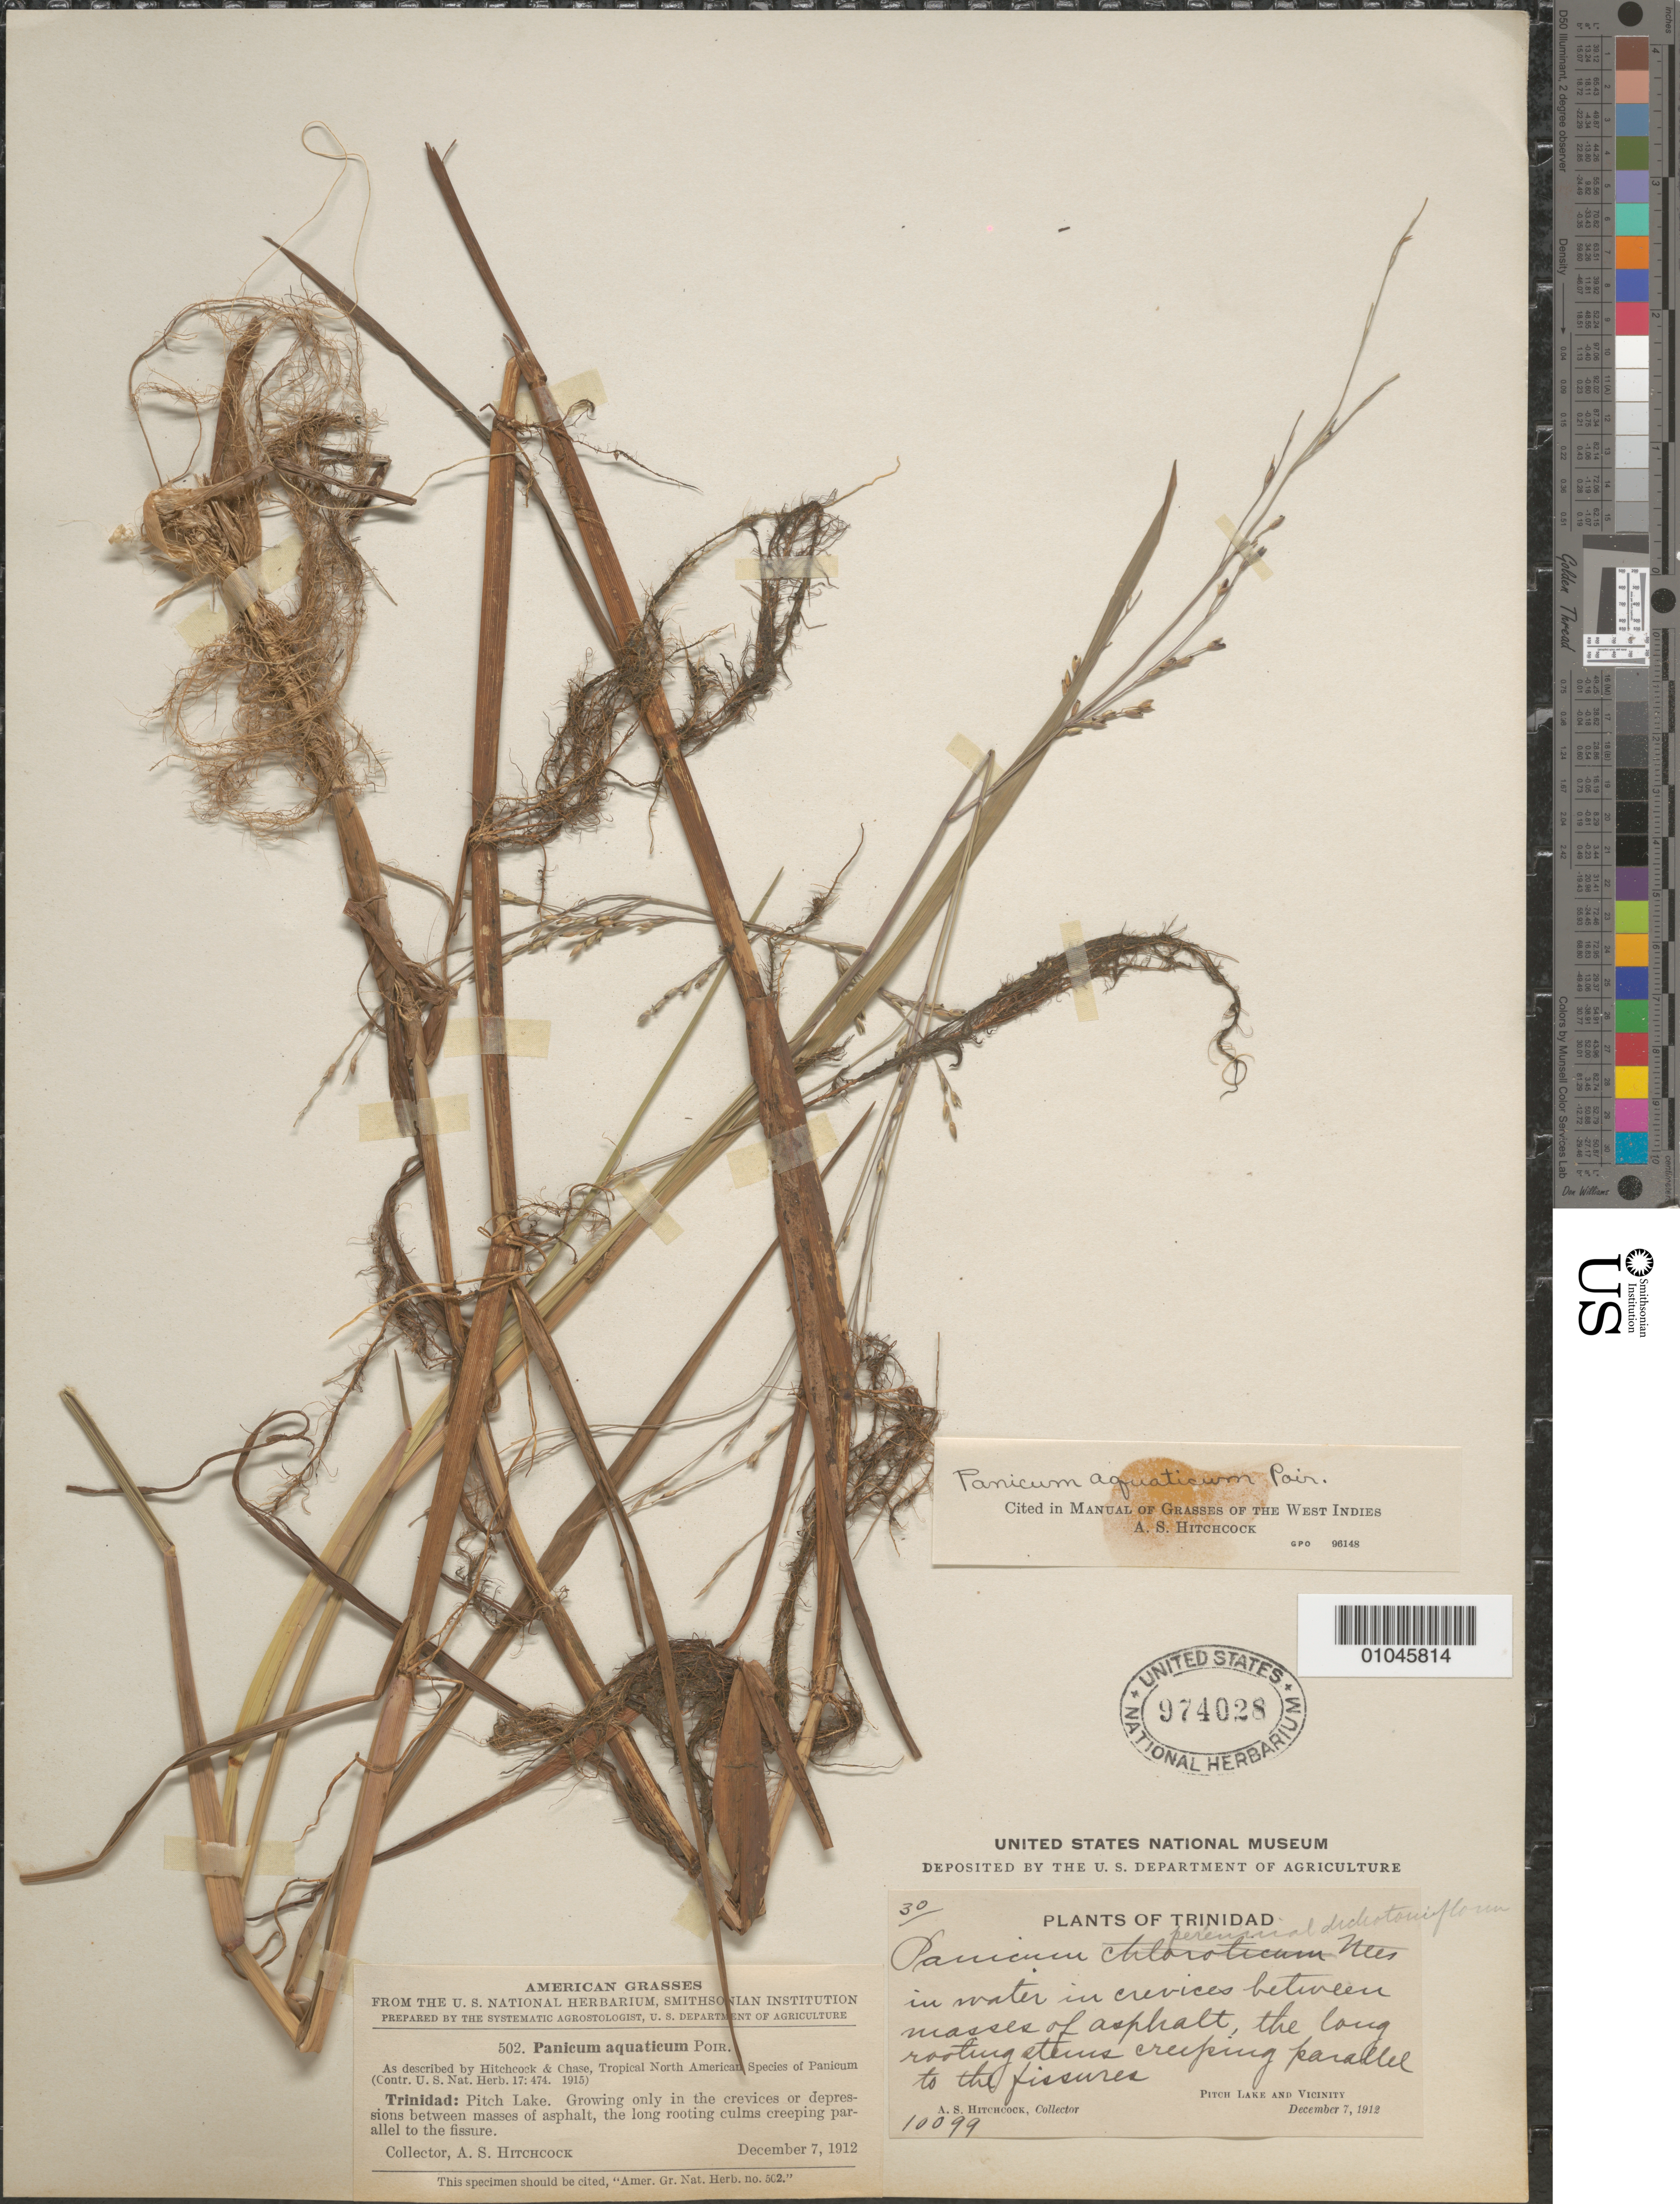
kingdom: Plantae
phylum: Tracheophyta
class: Liliopsida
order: Poales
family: Poaceae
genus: Panicum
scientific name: Panicum aquaticum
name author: Poir.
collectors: A. S. Hitchcock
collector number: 10099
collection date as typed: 07 Dec 1912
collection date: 1912-12-07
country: Trinidad and Tobago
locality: Pitch Lake and vicinity in water in crevices between masses of asphalt, the long rooting creeping parallel to the fissure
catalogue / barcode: US 974028